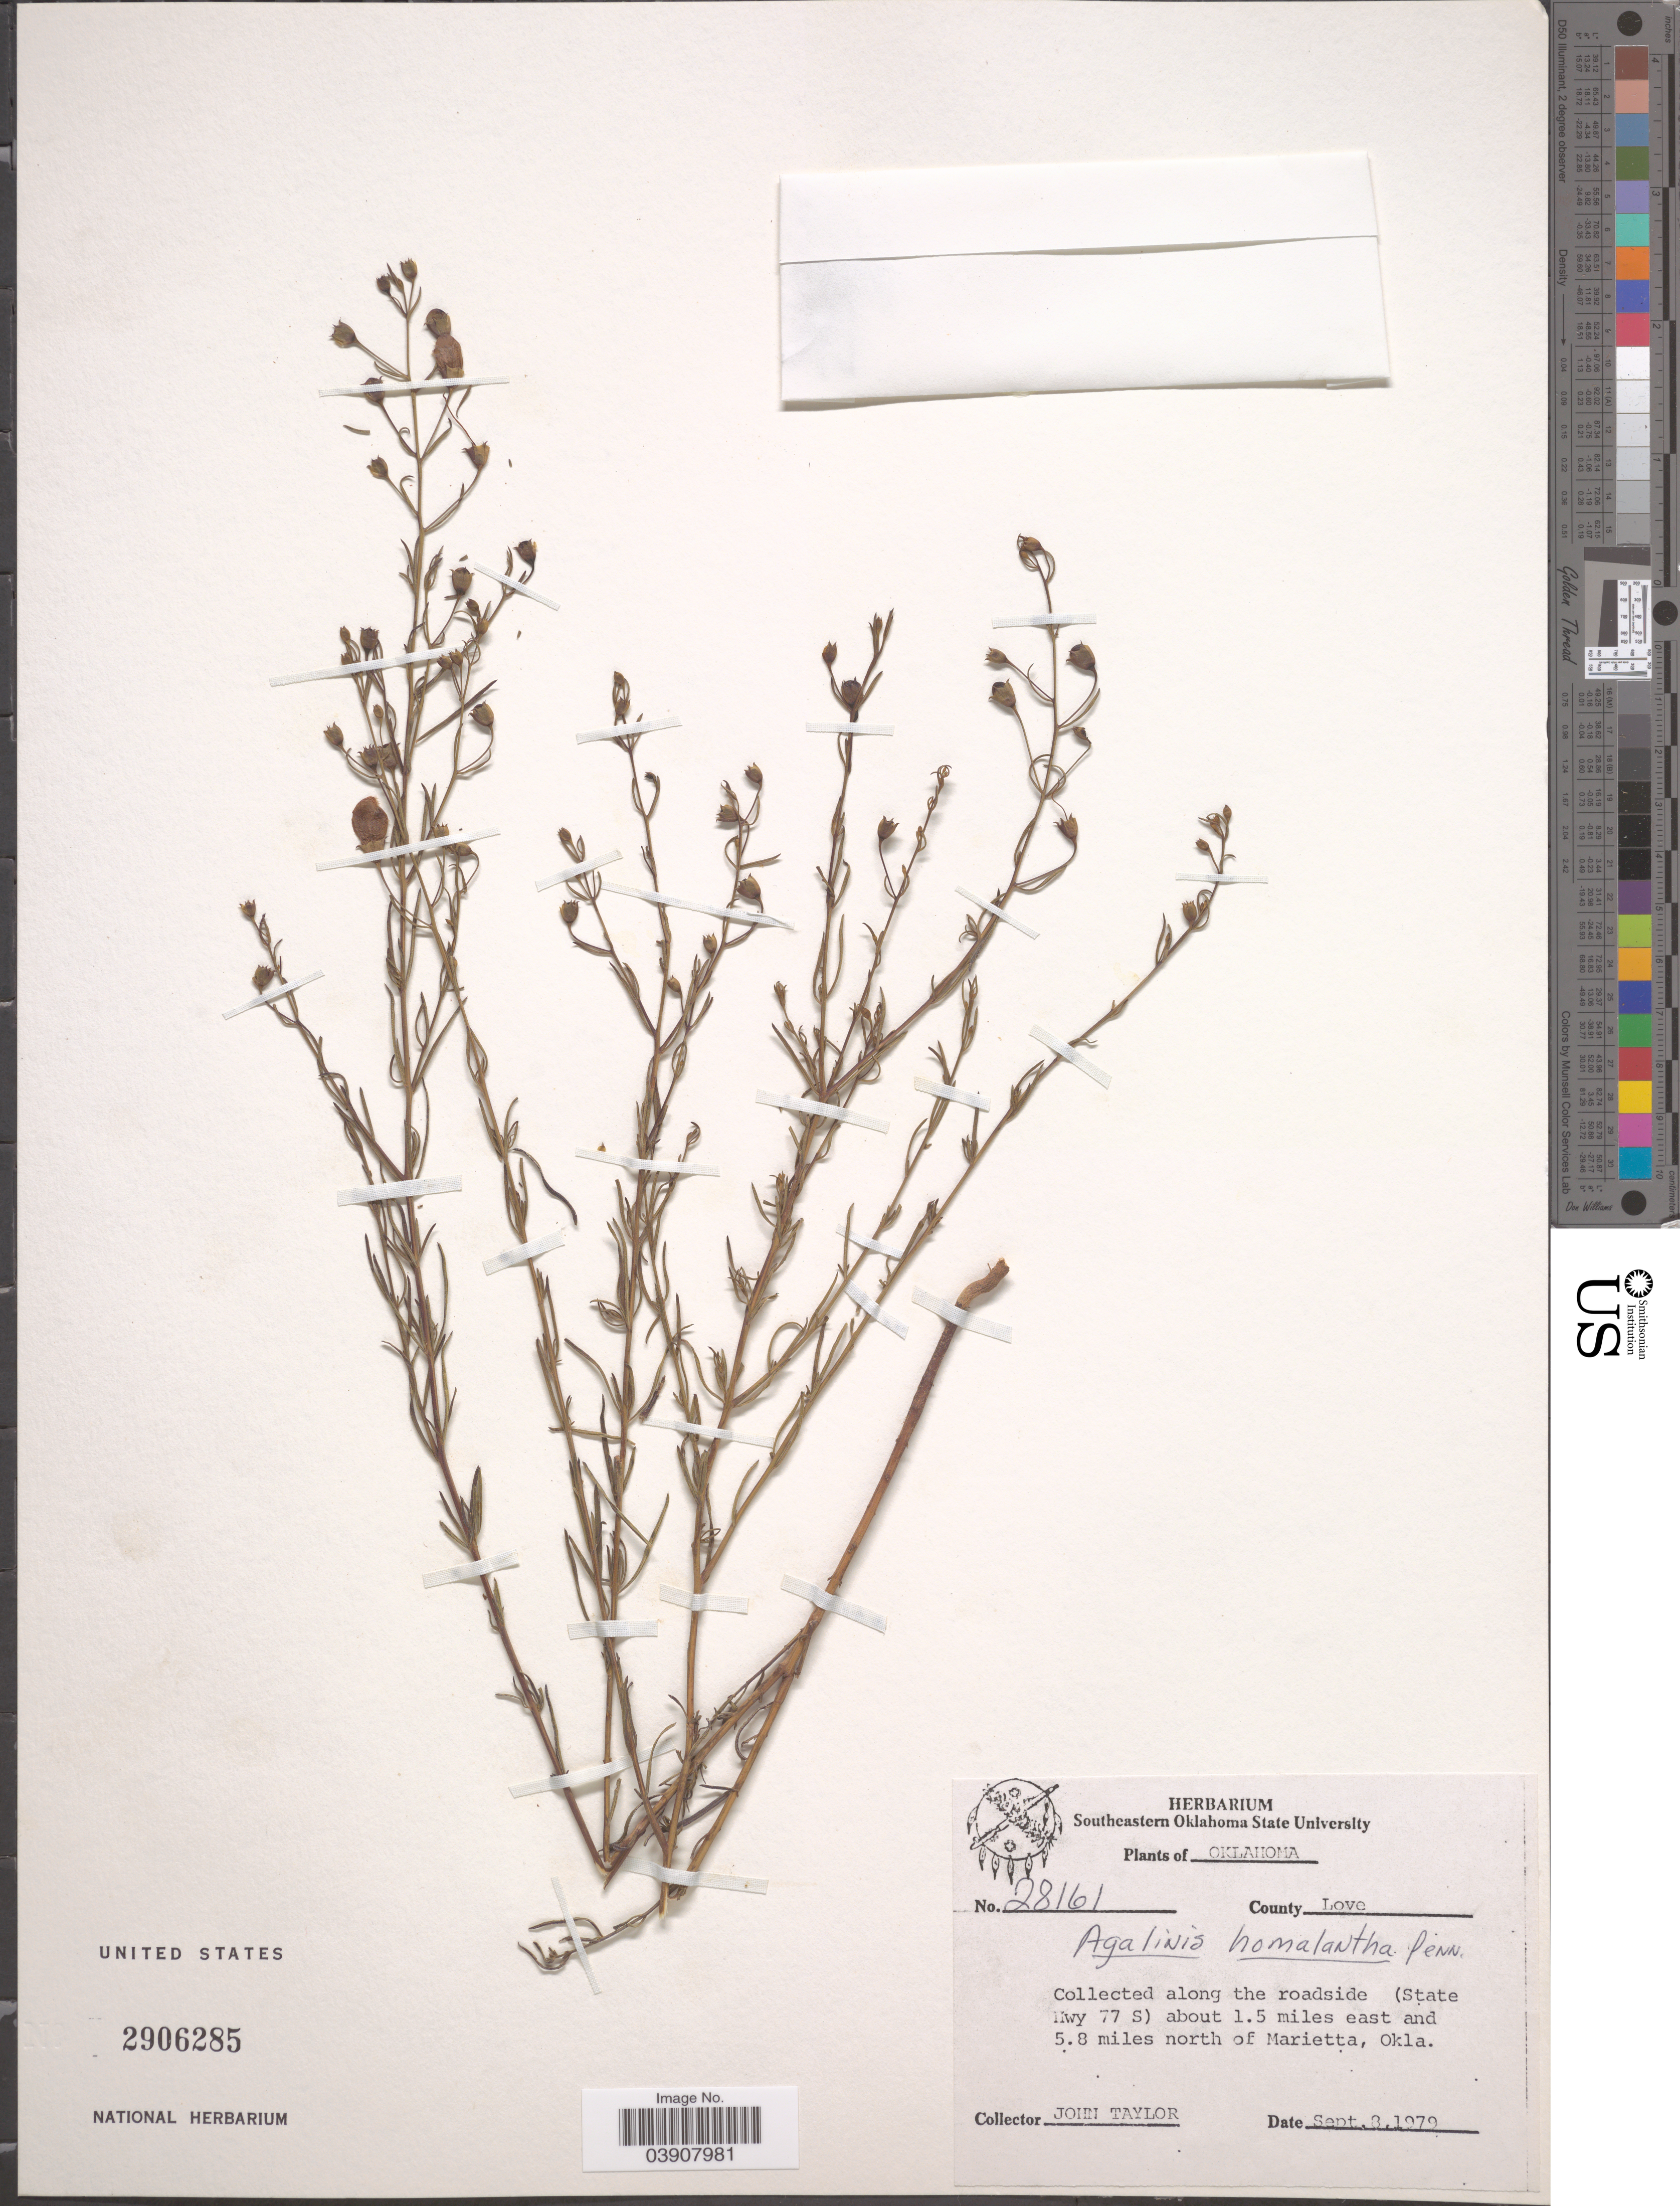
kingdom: Plantae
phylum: Tracheophyta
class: Magnoliopsida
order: Lamiales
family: Orobanchaceae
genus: Agalinis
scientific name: Agalinis homolantha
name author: Pennell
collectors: J. Taylor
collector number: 28161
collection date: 1979-09-08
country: United States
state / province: Oklahoma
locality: County Love. Along the roadside (State Hwy 77 S) about 1.5 miles east and 5.8 miles north of Marietta.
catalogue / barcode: US 2906285